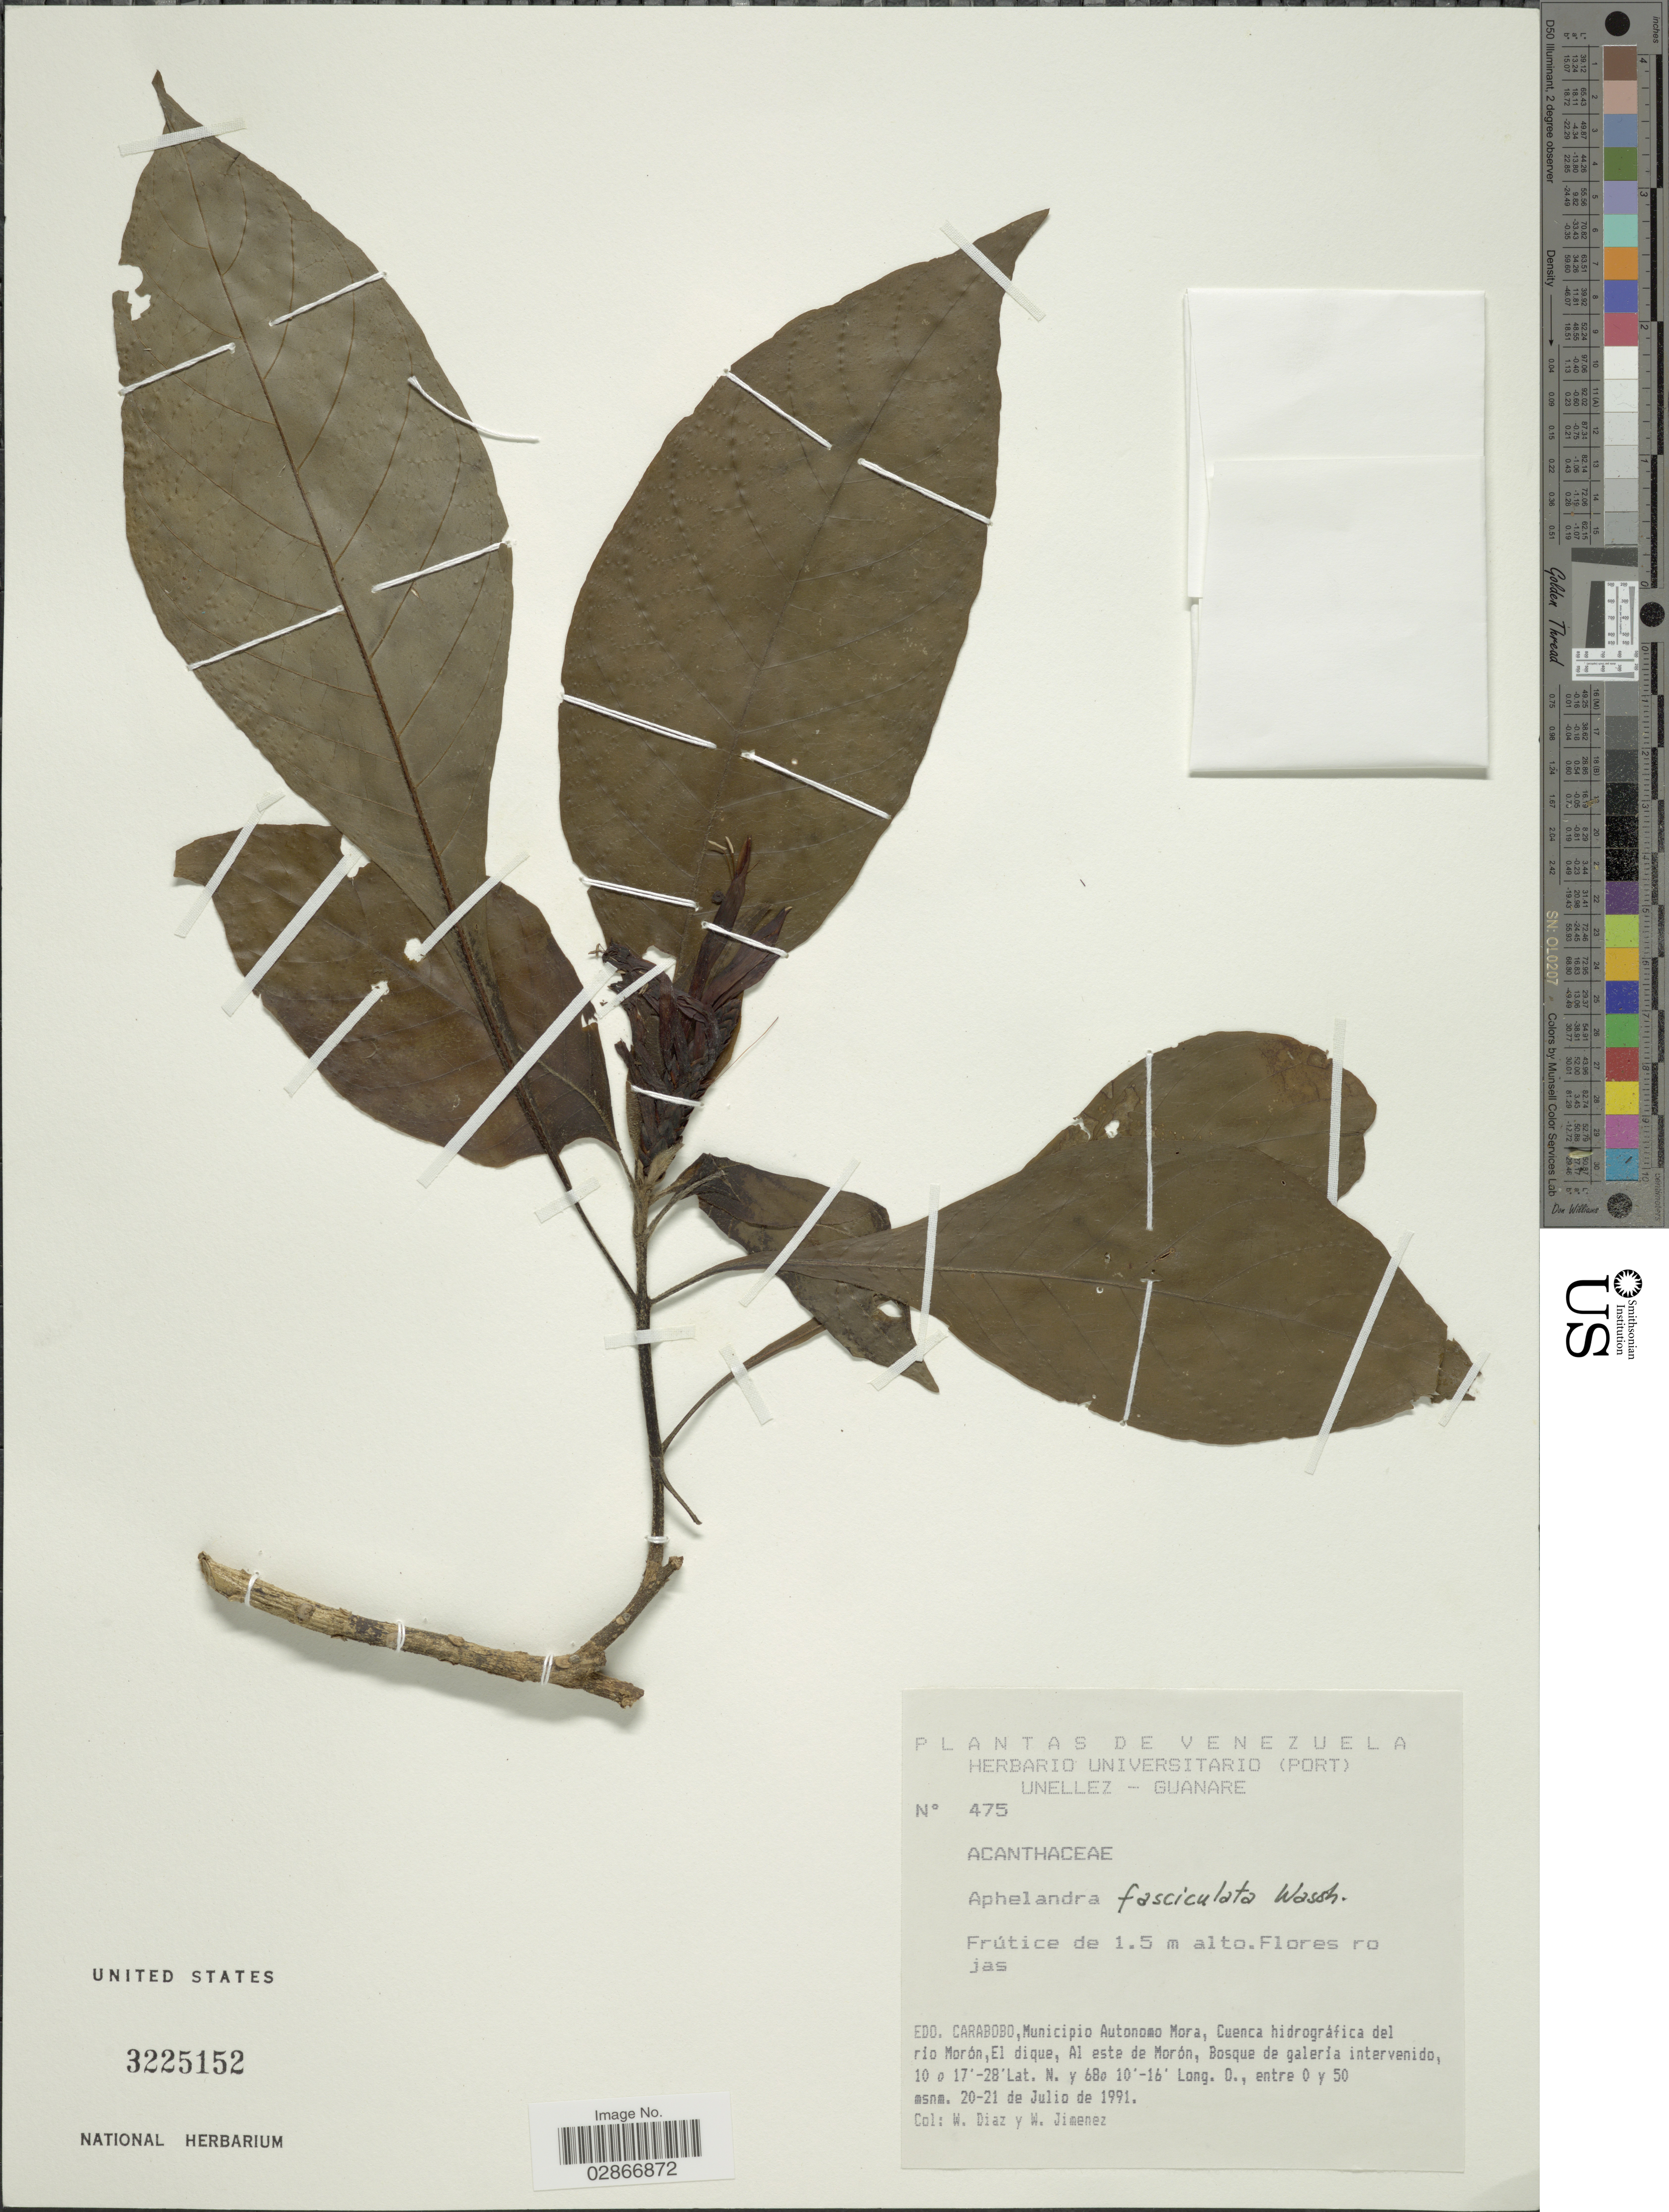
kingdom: Plantae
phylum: Tracheophyta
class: Magnoliopsida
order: Lamiales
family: Acanthaceae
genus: Aphelandra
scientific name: Aphelandra fasciculata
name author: Wassh.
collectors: W. Díaz P. & W. Jimenez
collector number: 475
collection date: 1991-07-20/1991-07-21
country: Venezuela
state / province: Carabobo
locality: Municipio Autonomo Mora, Cuenca hidrográfica del rio Morón, El dique, Al este de Morón.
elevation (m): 0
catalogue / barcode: US 3225152